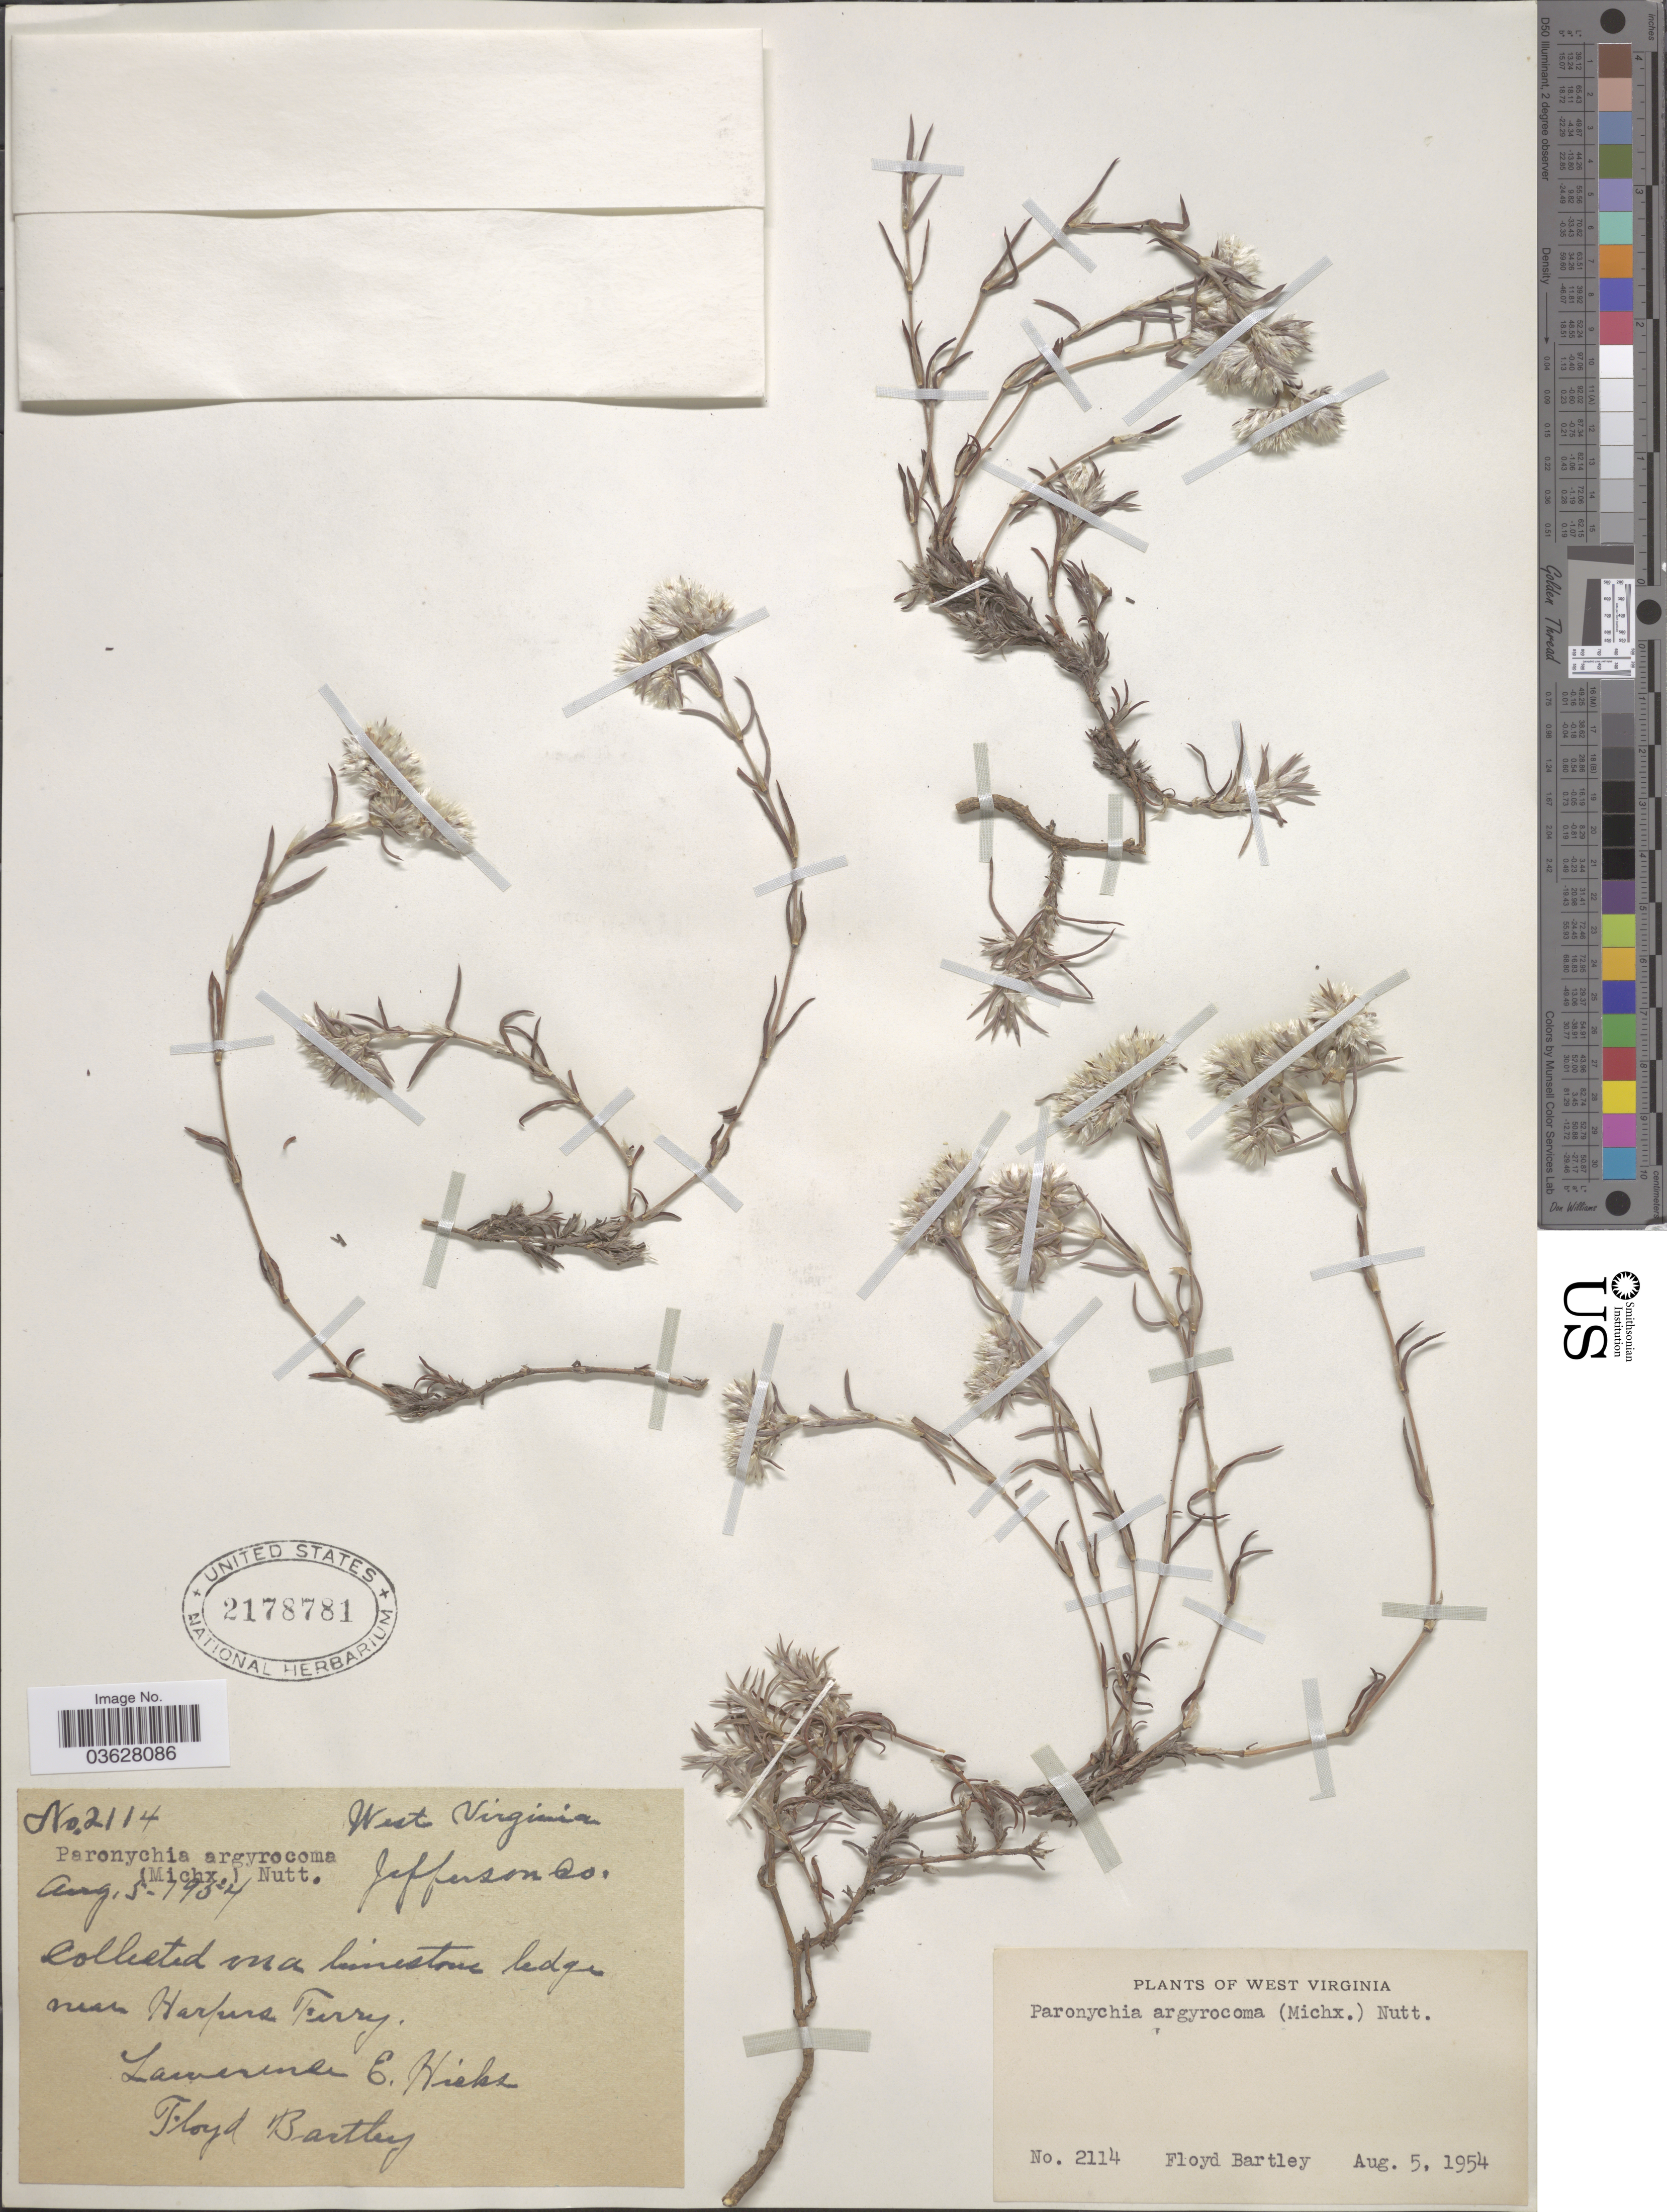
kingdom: Plantae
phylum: Tracheophyta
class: Magnoliopsida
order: Caryophyllales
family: Caryophyllaceae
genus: Paronychia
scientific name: Paronychia sp.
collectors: F. Bartley & L. E. Hicks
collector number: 2114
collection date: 1954-08-05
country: United States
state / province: West Virginia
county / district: Jefferson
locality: Jefferson Co. Near Harpers Ferry.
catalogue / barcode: US 2178781